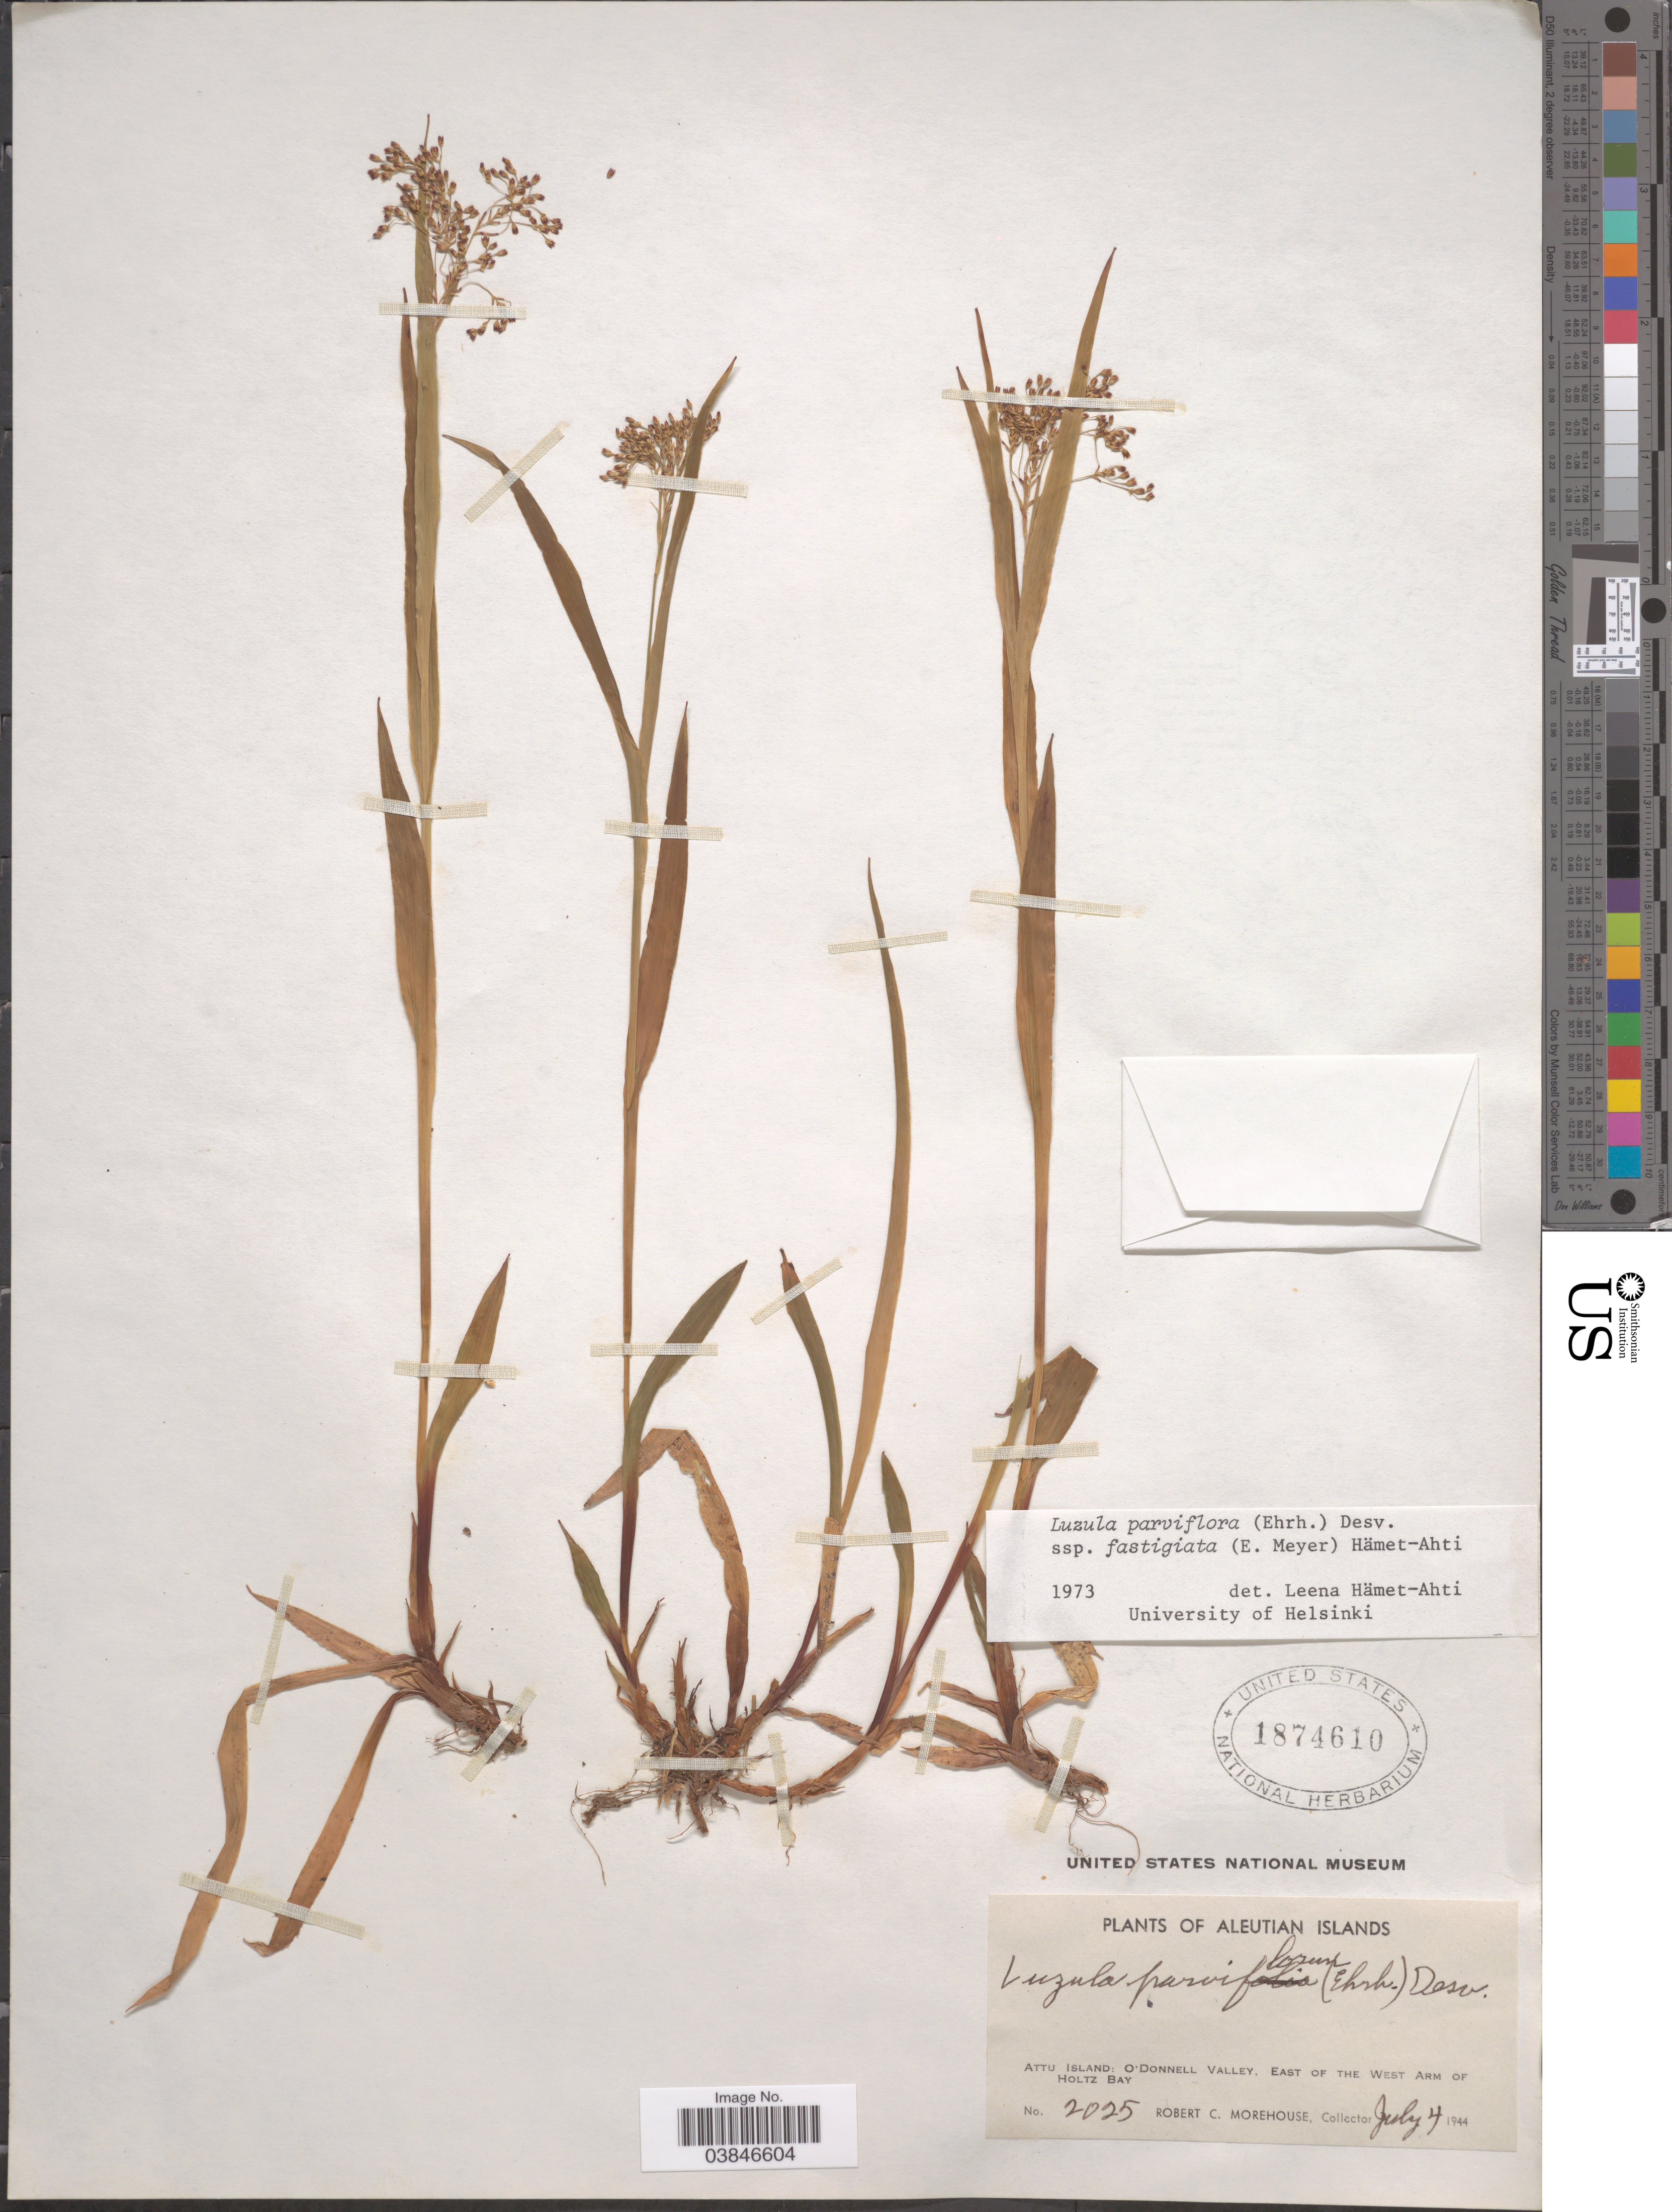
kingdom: Plantae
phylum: Tracheophyta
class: Liliopsida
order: Poales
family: Juncaceae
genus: Luzula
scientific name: Luzula parviflora subsp. fastigiata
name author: Buchenau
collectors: R. Morehouse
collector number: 2025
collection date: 1944-07-04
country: United States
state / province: Alaska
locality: Aleutian Islands. Attu Island: O'Donnell Valley, East of the West Arm of Holtz Bay.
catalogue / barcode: US 1874610